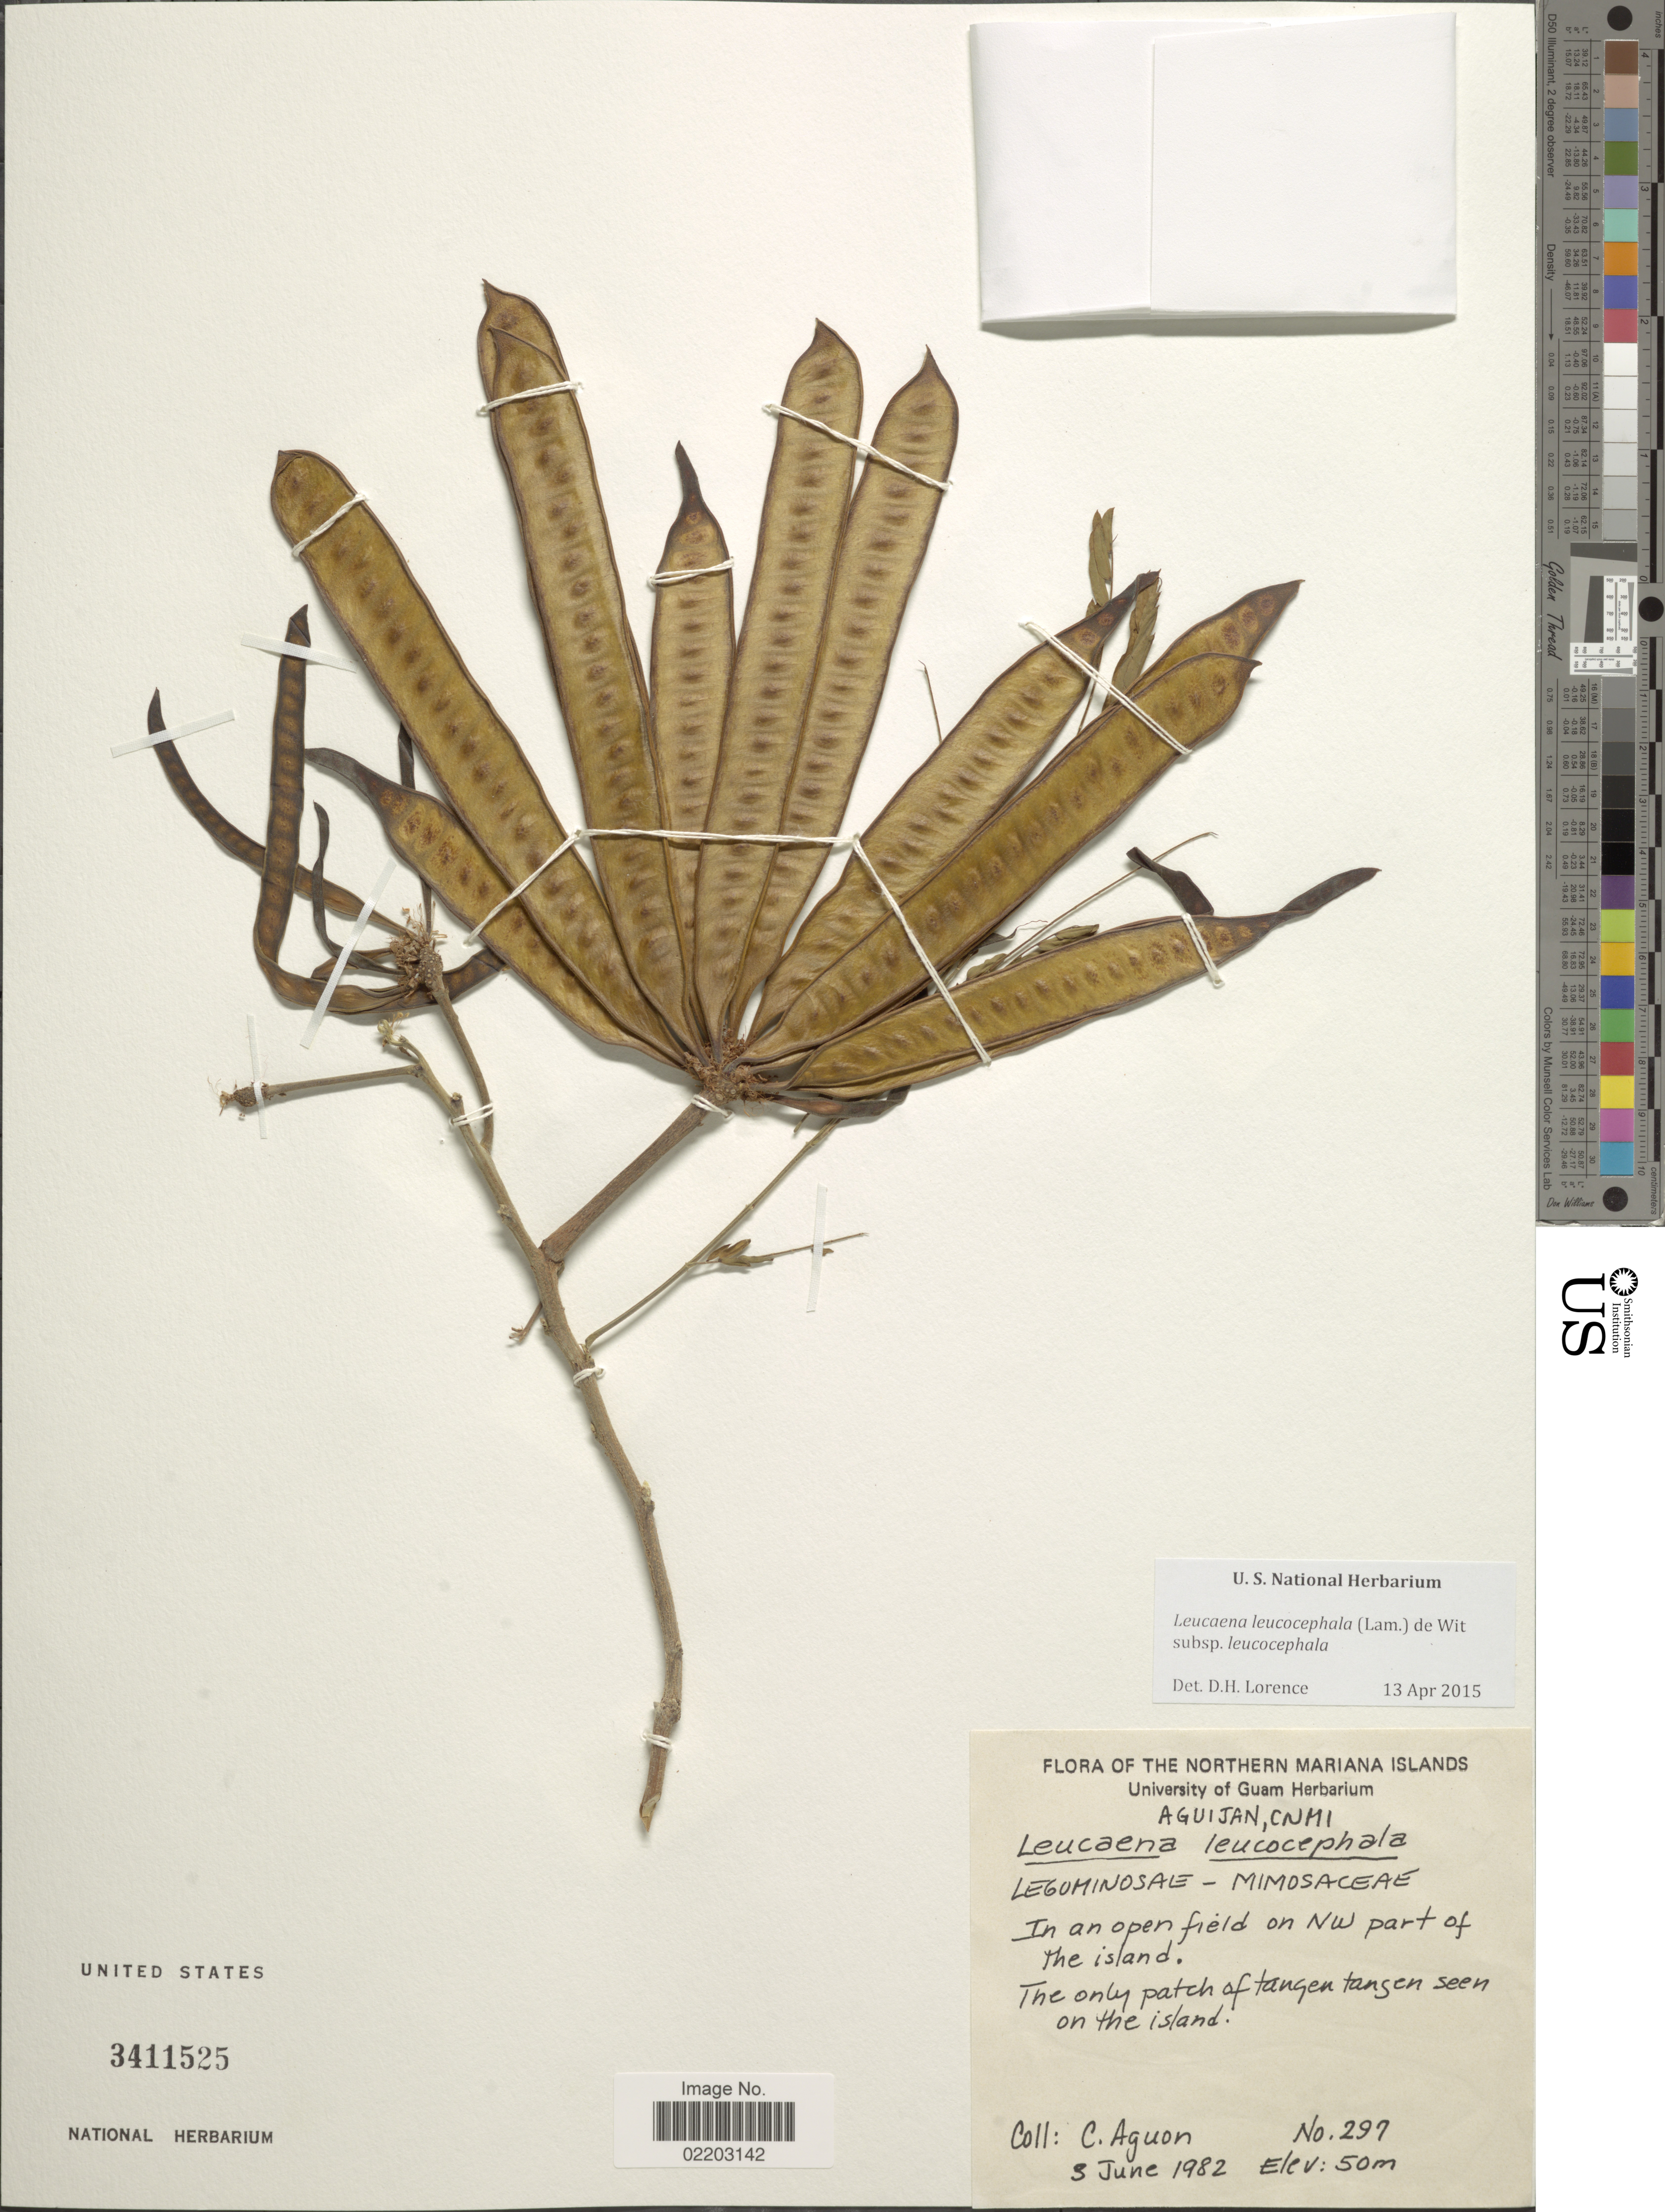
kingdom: Plantae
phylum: Tracheophyta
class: Magnoliopsida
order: Fabales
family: Fabaceae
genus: Leucaena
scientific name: Leucaena leucocephala subsp. leucocephala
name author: (Lam.) de Wit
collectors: C. Aguon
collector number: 297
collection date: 1982-06-03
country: Northern Mariana Islands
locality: Aguijan, CNMI, In an open field on NW part of the island, The only patch of tangen tangen seen on the island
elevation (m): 50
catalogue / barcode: US 3411525